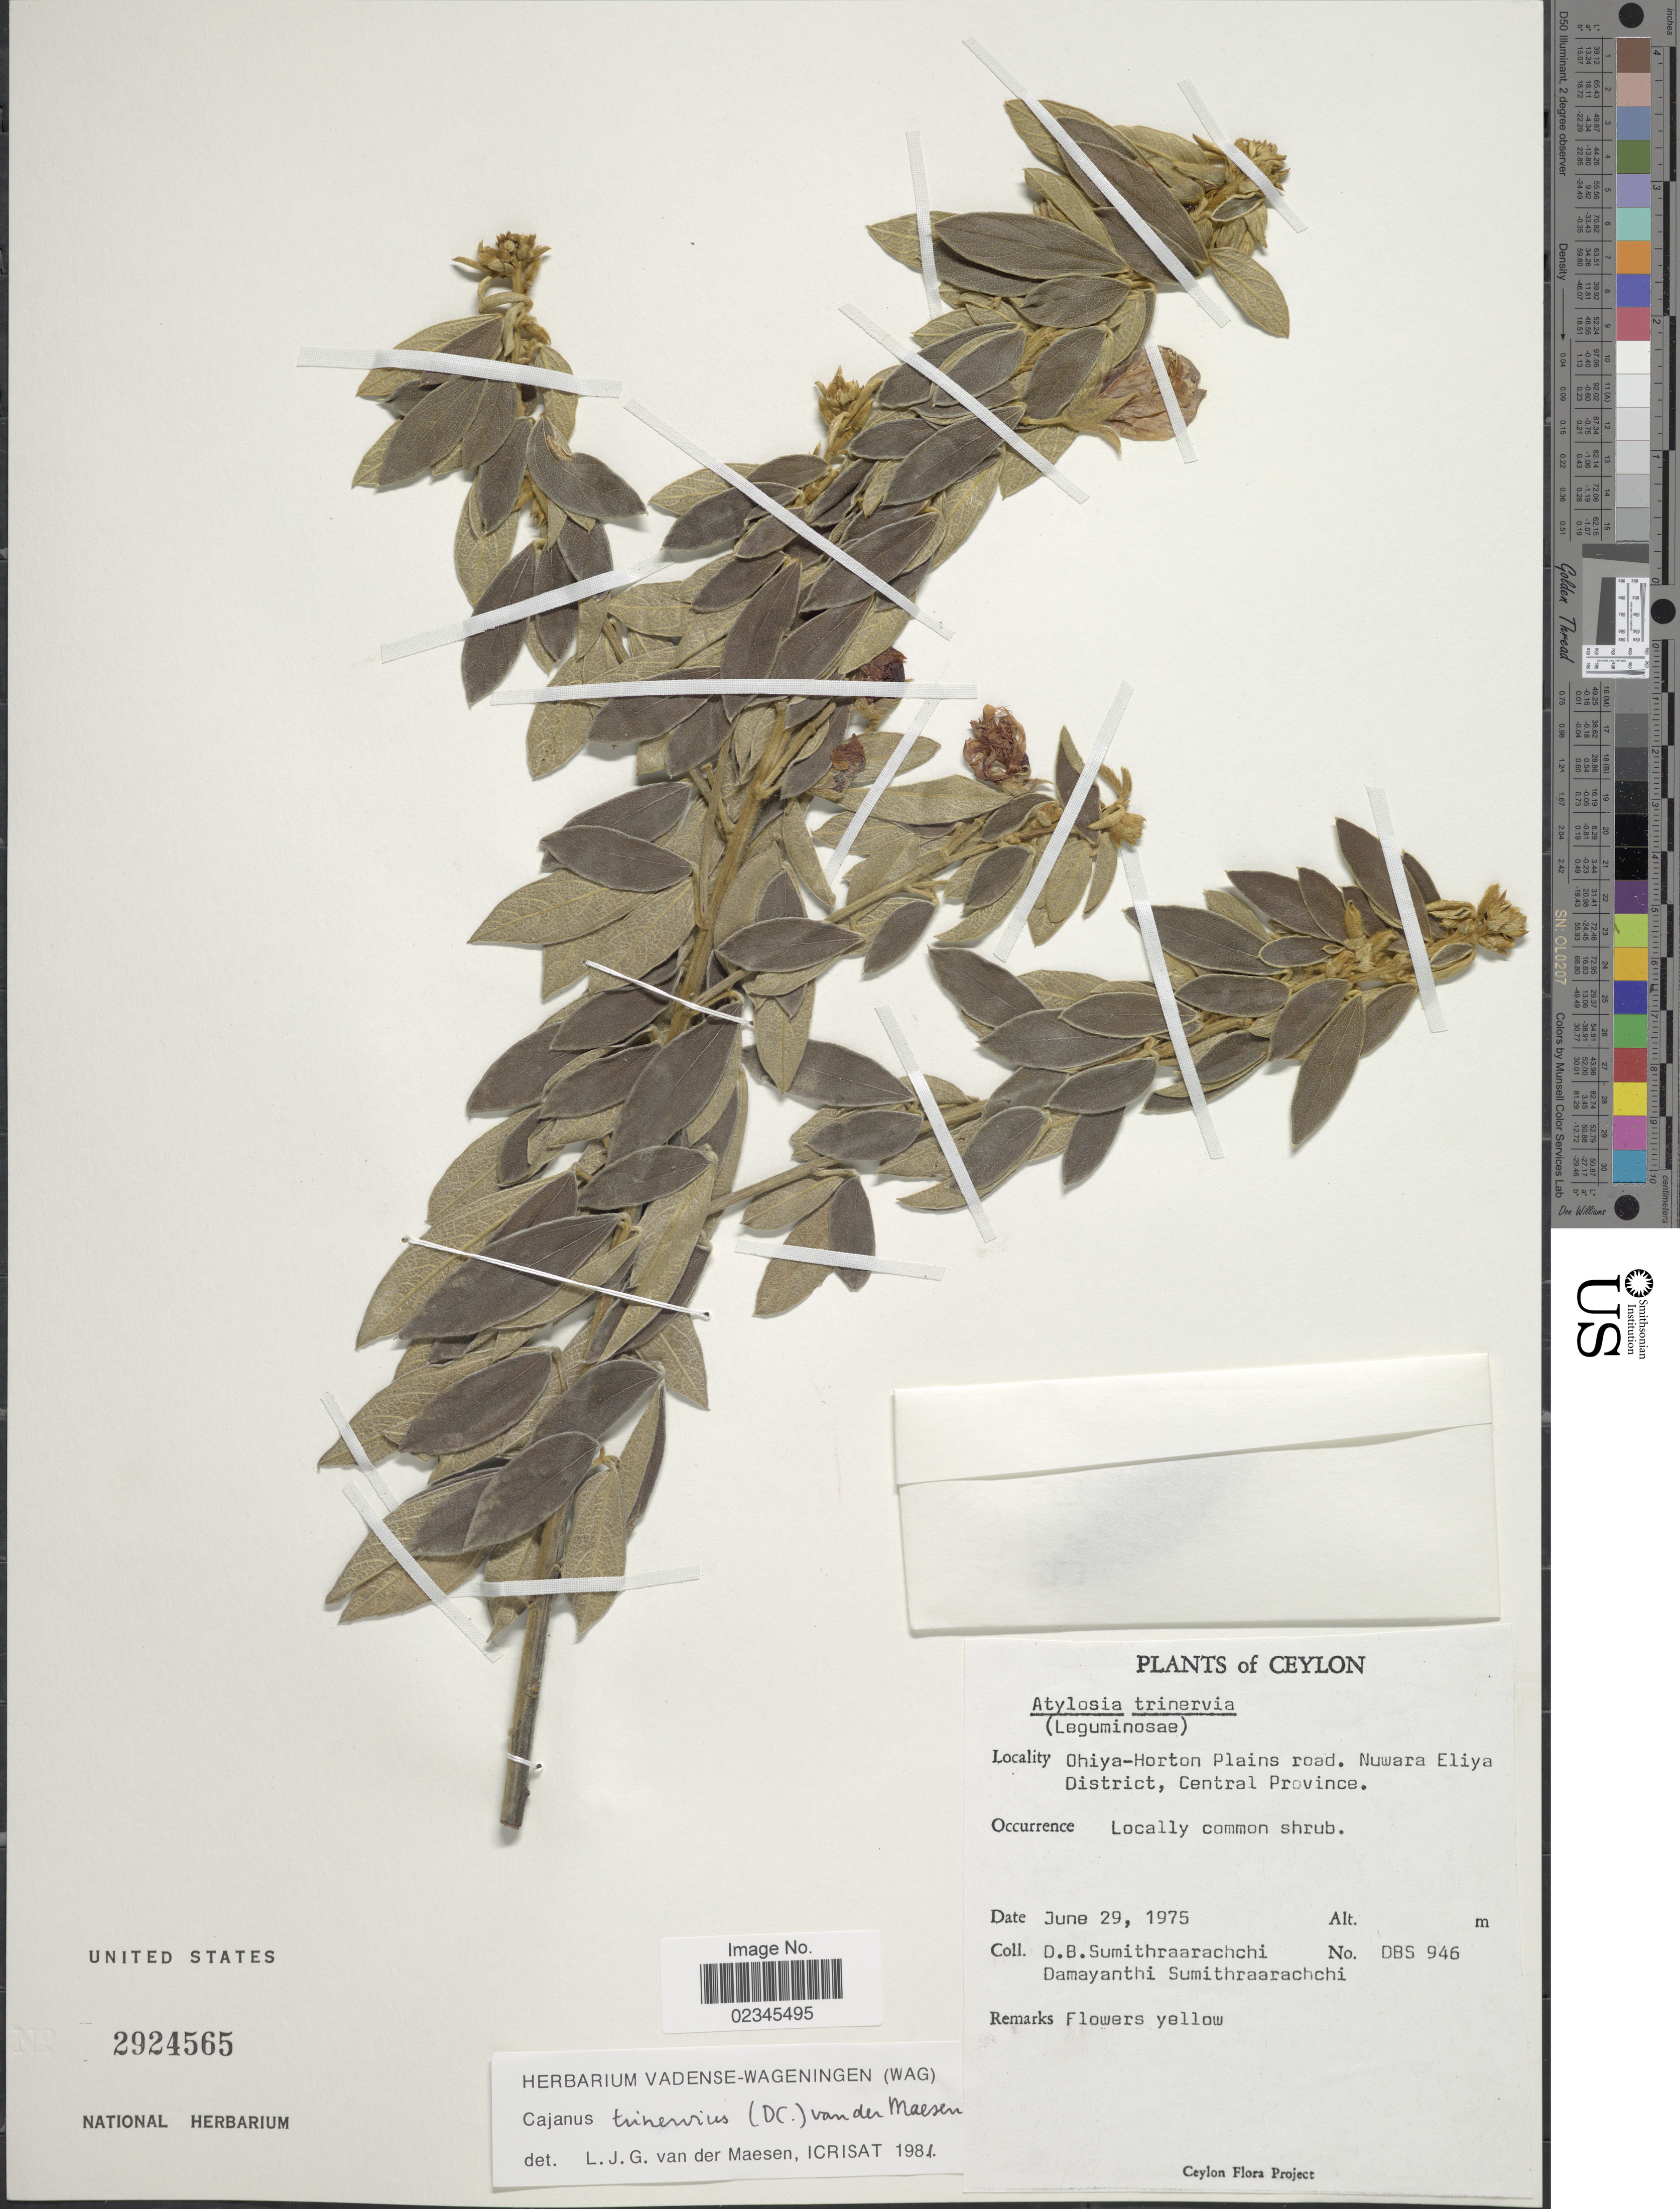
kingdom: Plantae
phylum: Tracheophyta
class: Magnoliopsida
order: Fabales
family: Fabaceae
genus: Cajanus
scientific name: Cajanus trinervius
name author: (DC.) Maesen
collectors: D. B. Sumithraarachchi & D. Sumithraarachchi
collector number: DBS 946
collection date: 1975-06-29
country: Sri Lanka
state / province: Central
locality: Ceylon. Ohiya-Horton Plains road. Nuwara Eliya District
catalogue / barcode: US 2924565